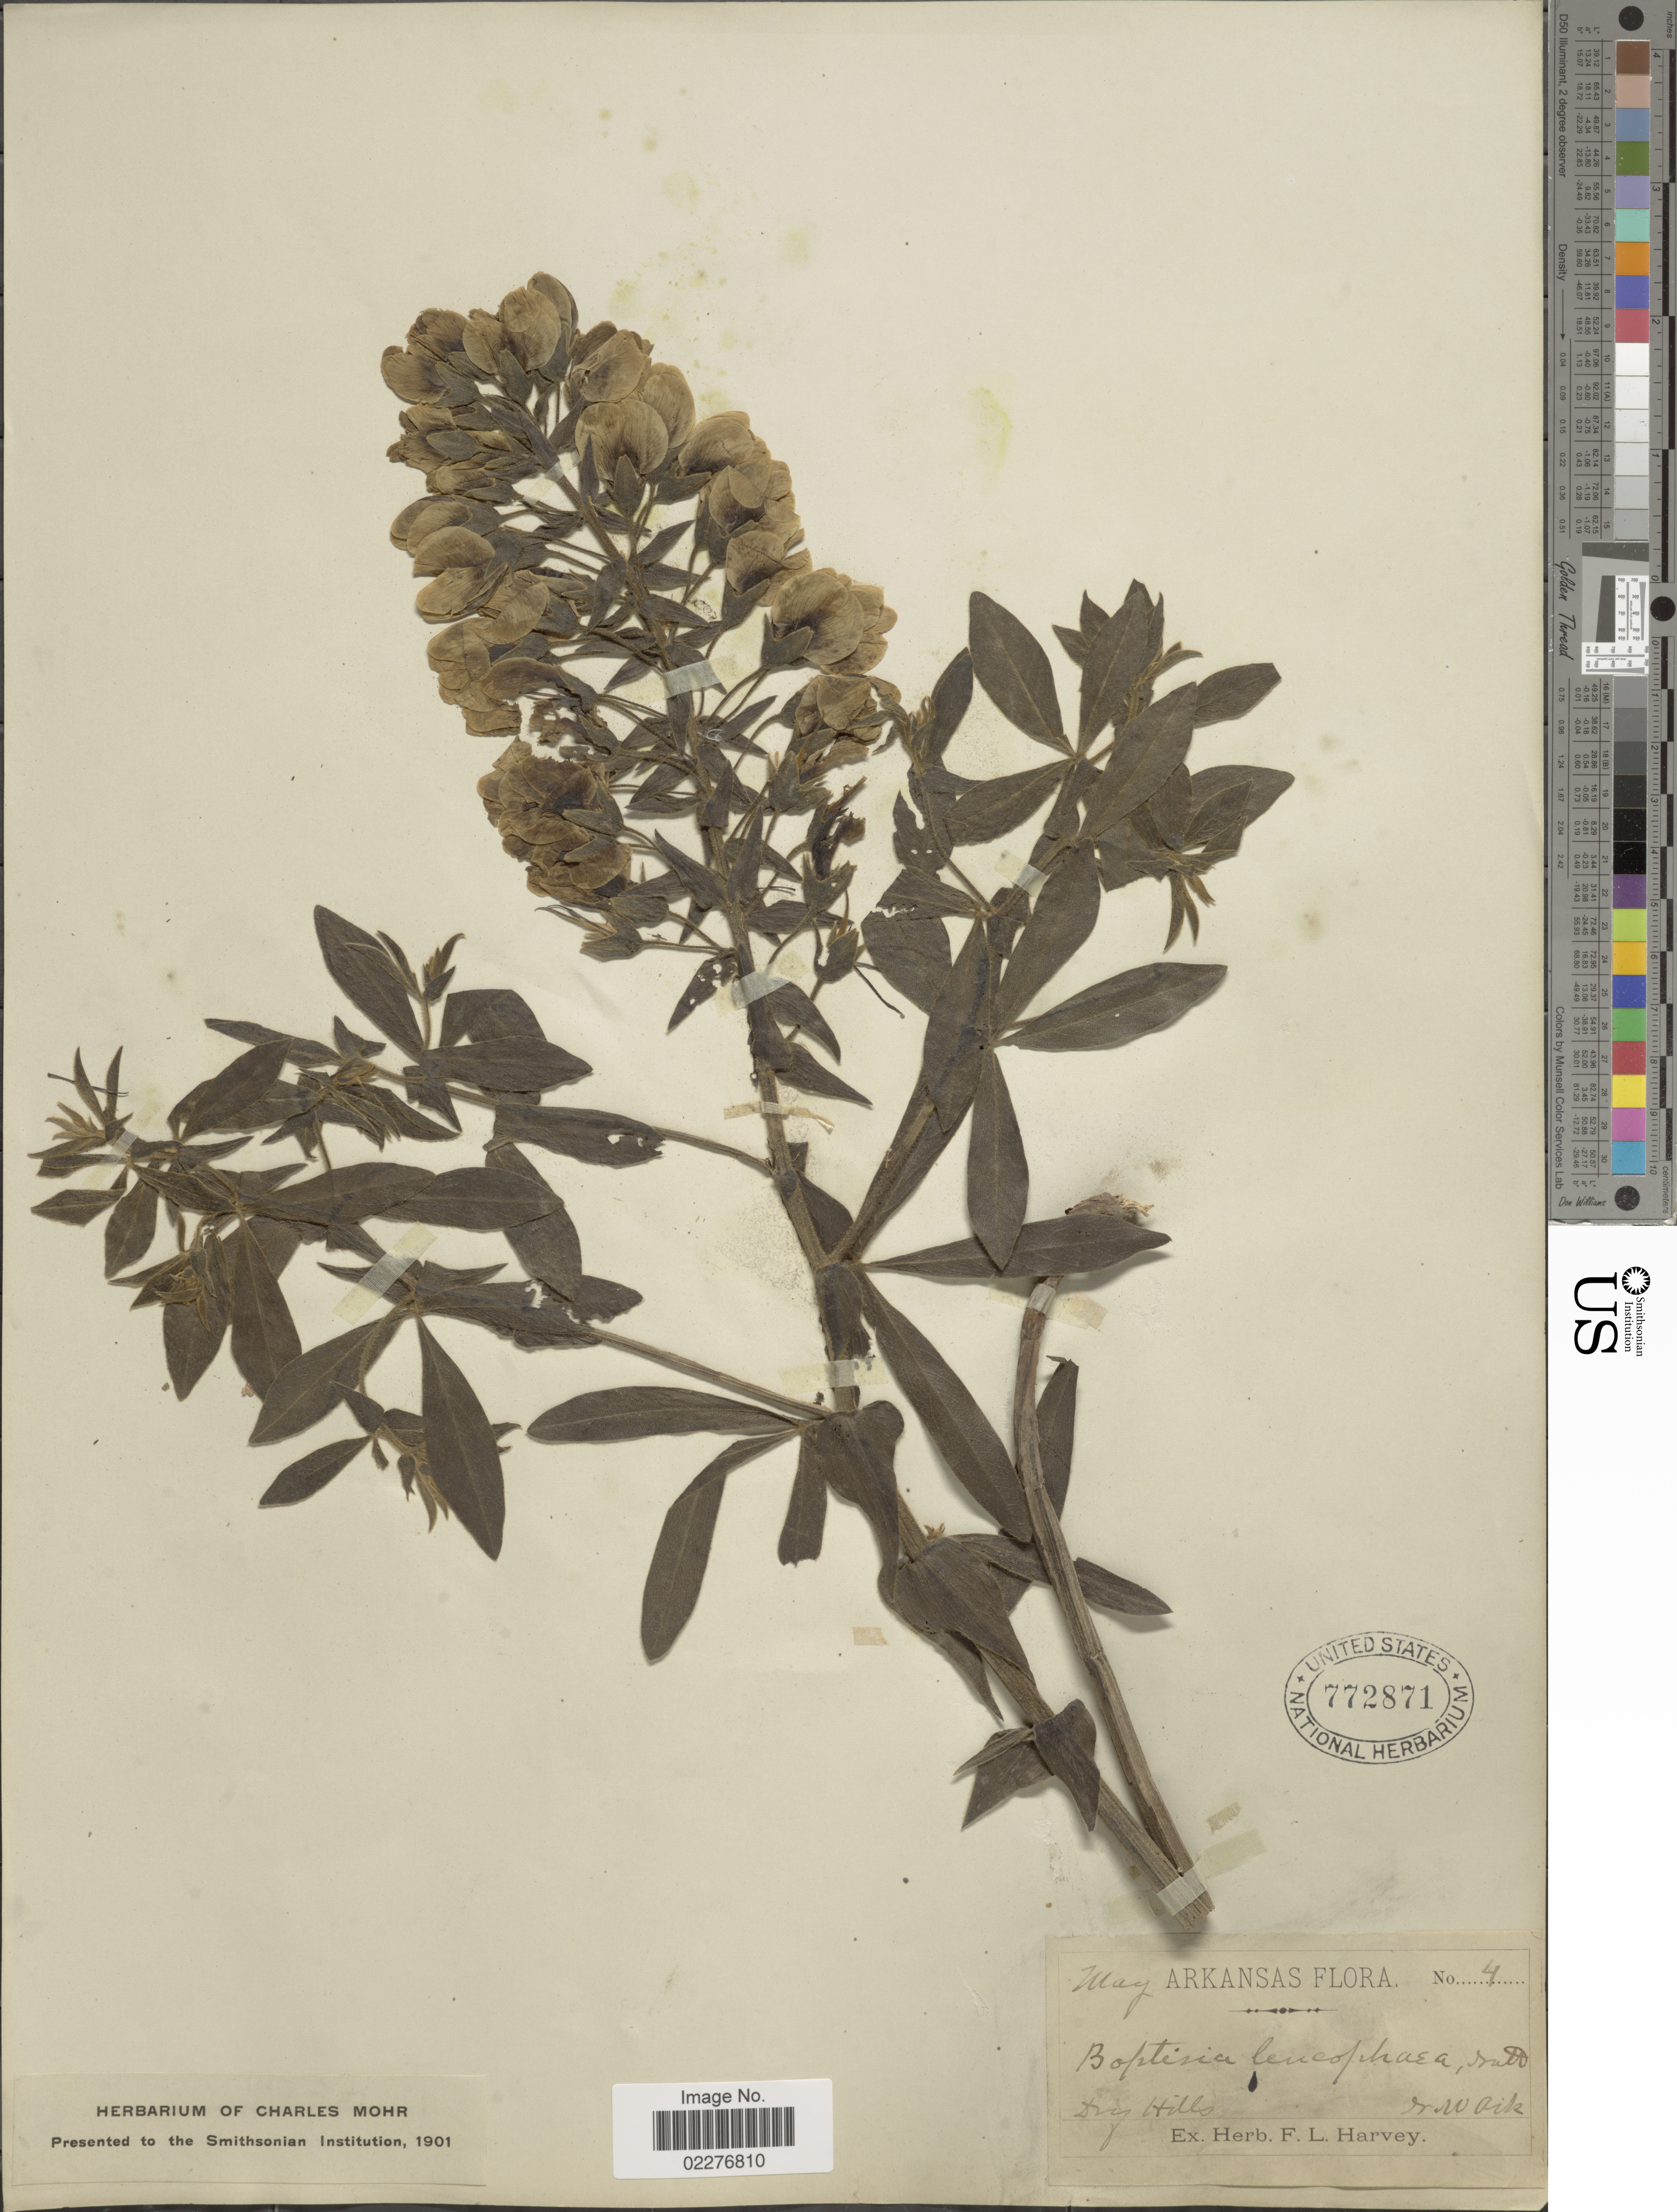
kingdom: Plantae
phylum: Tracheophyta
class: Magnoliopsida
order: Fabales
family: Fabaceae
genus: Baptisia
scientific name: Baptisia leucophaea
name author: Nutt.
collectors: ex herb. F. L. Harvey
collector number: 4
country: United States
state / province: Arkansas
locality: Dry hills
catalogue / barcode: US 772871